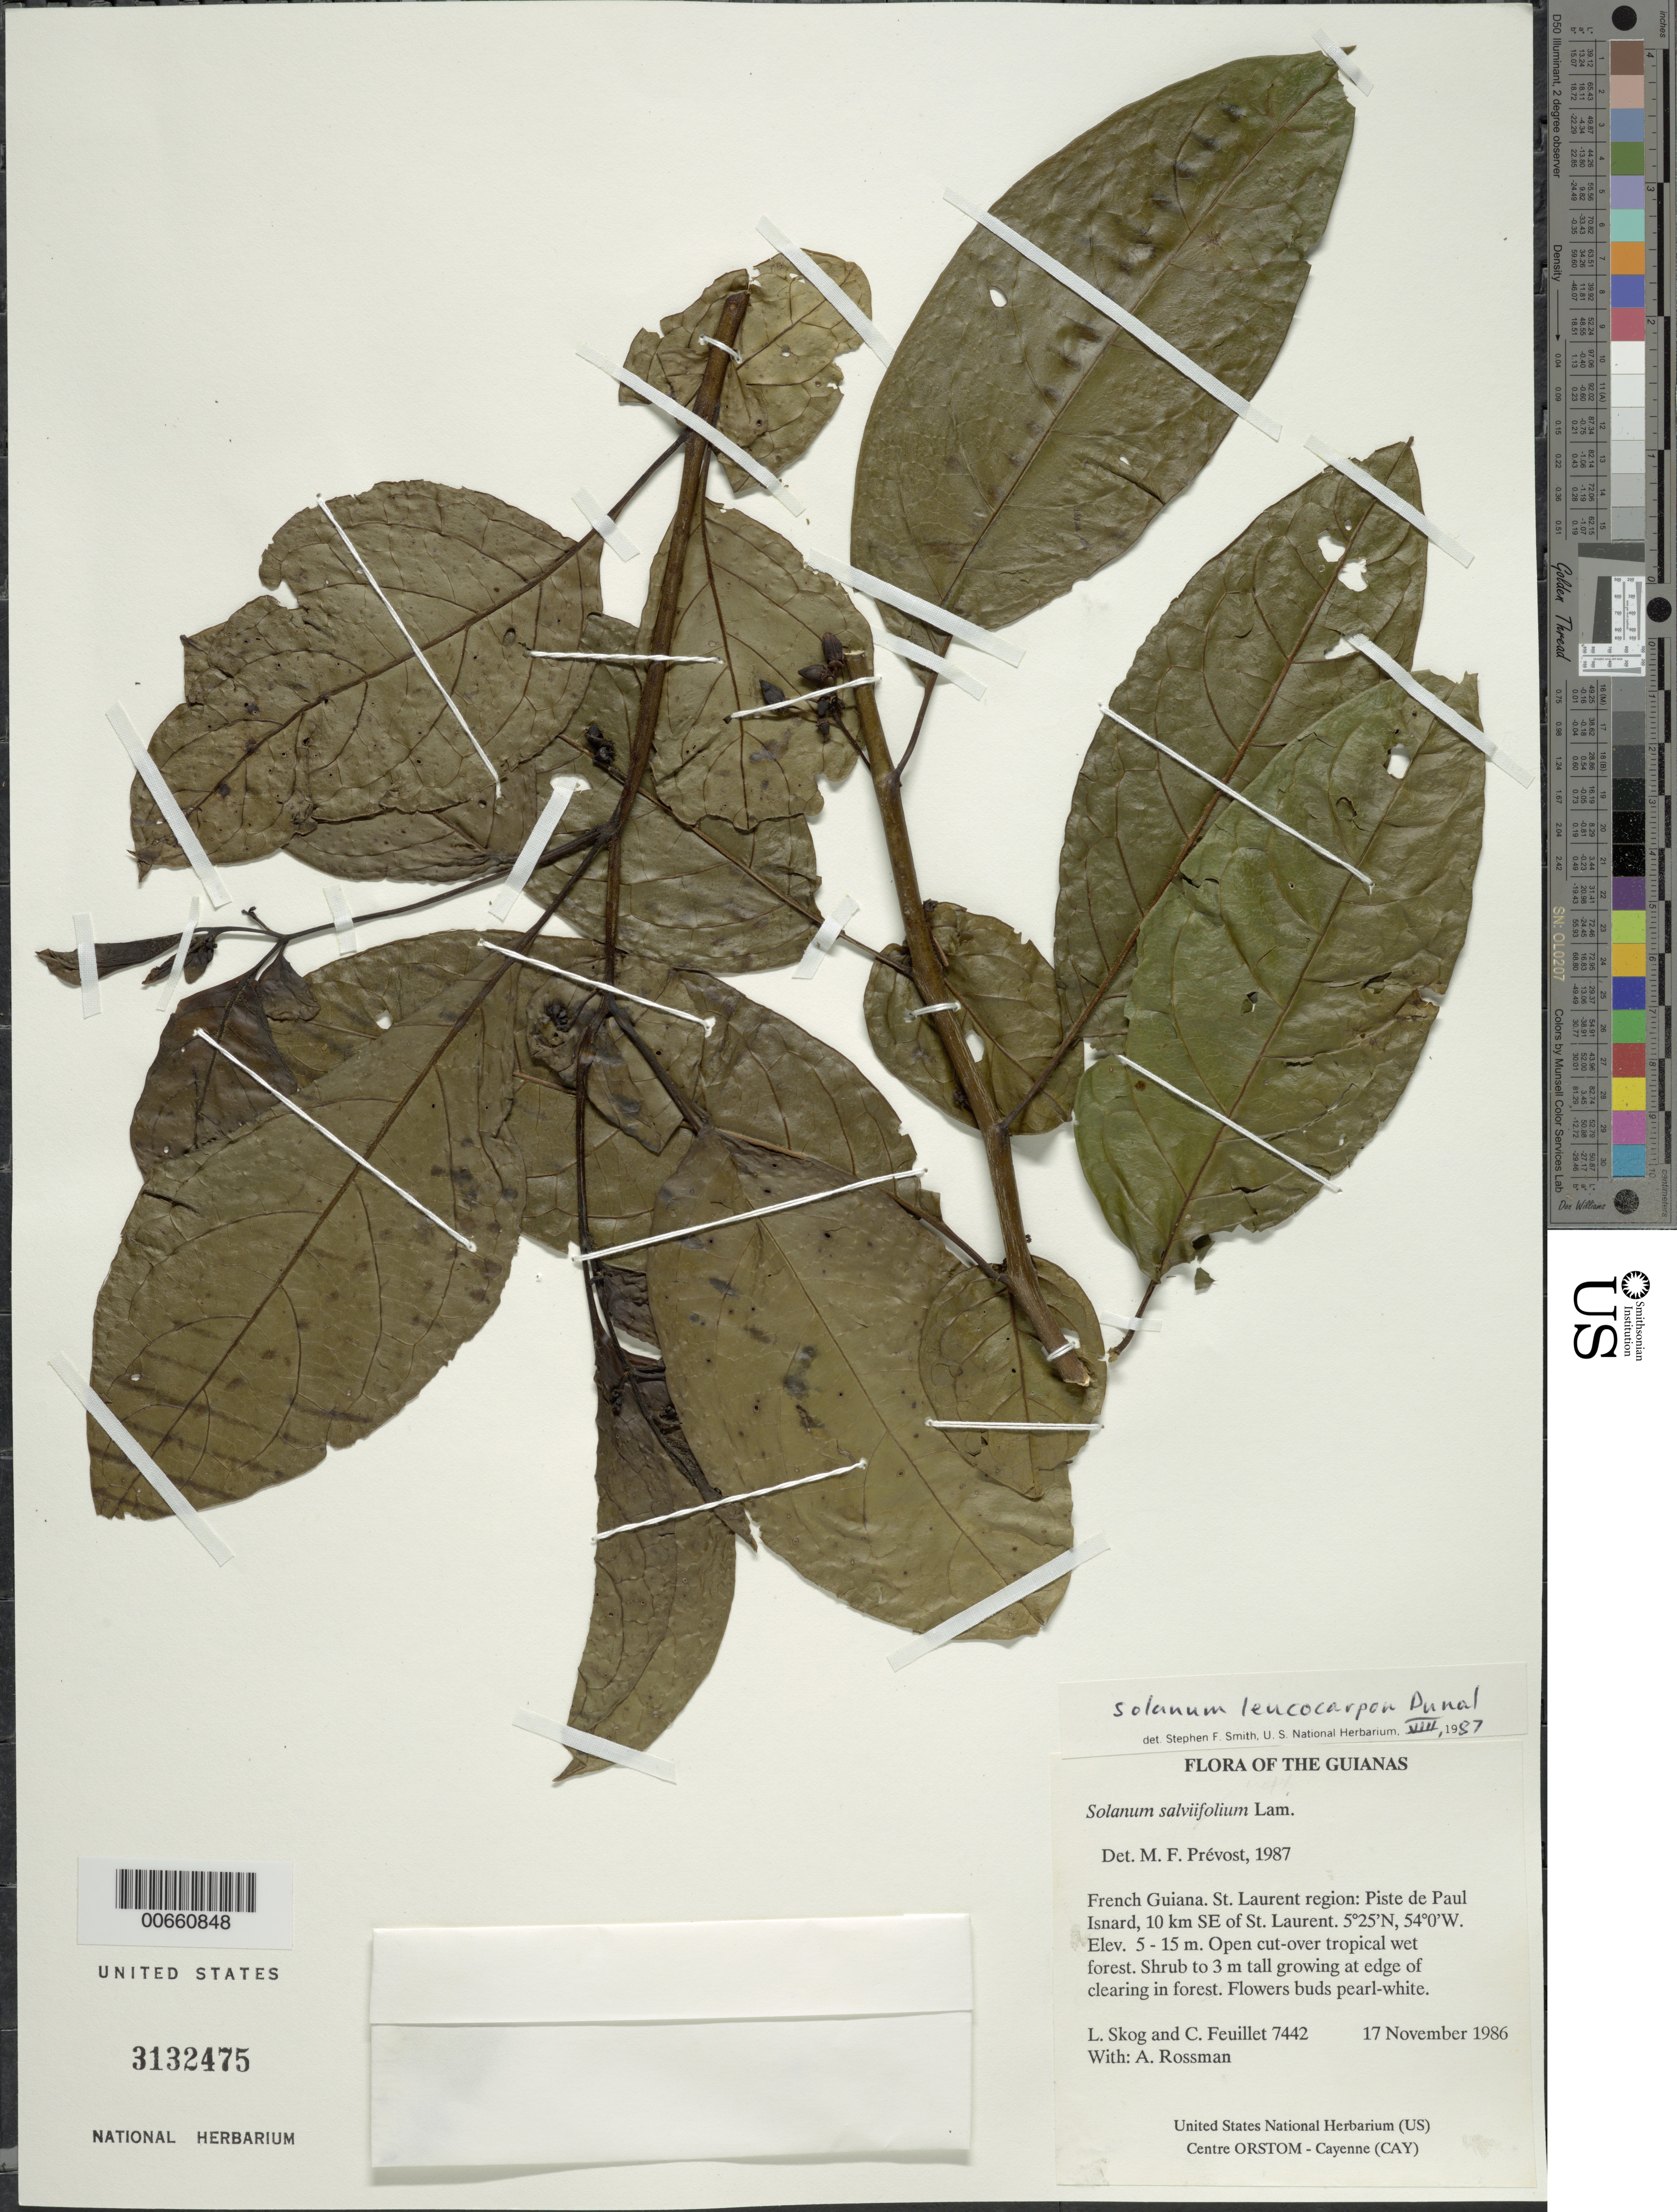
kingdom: Plantae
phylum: Tracheophyta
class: Magnoliopsida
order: Solanales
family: Solanaceae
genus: Solanum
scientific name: Solanum leucocarpon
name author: Dunal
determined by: Nee, Michael H.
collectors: L. E. Skog, C. Feuillet & A. Rossman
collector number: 7442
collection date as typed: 11 Nov 1986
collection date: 1986-11-11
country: French Guiana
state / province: Saint-Laurent-du-Maroni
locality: Piste de Paul Isnard, 10 km SE of St. Laurent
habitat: Open cut-over tropical wet forest. Growing at edge of clearing in forest.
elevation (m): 5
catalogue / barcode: US 3132475